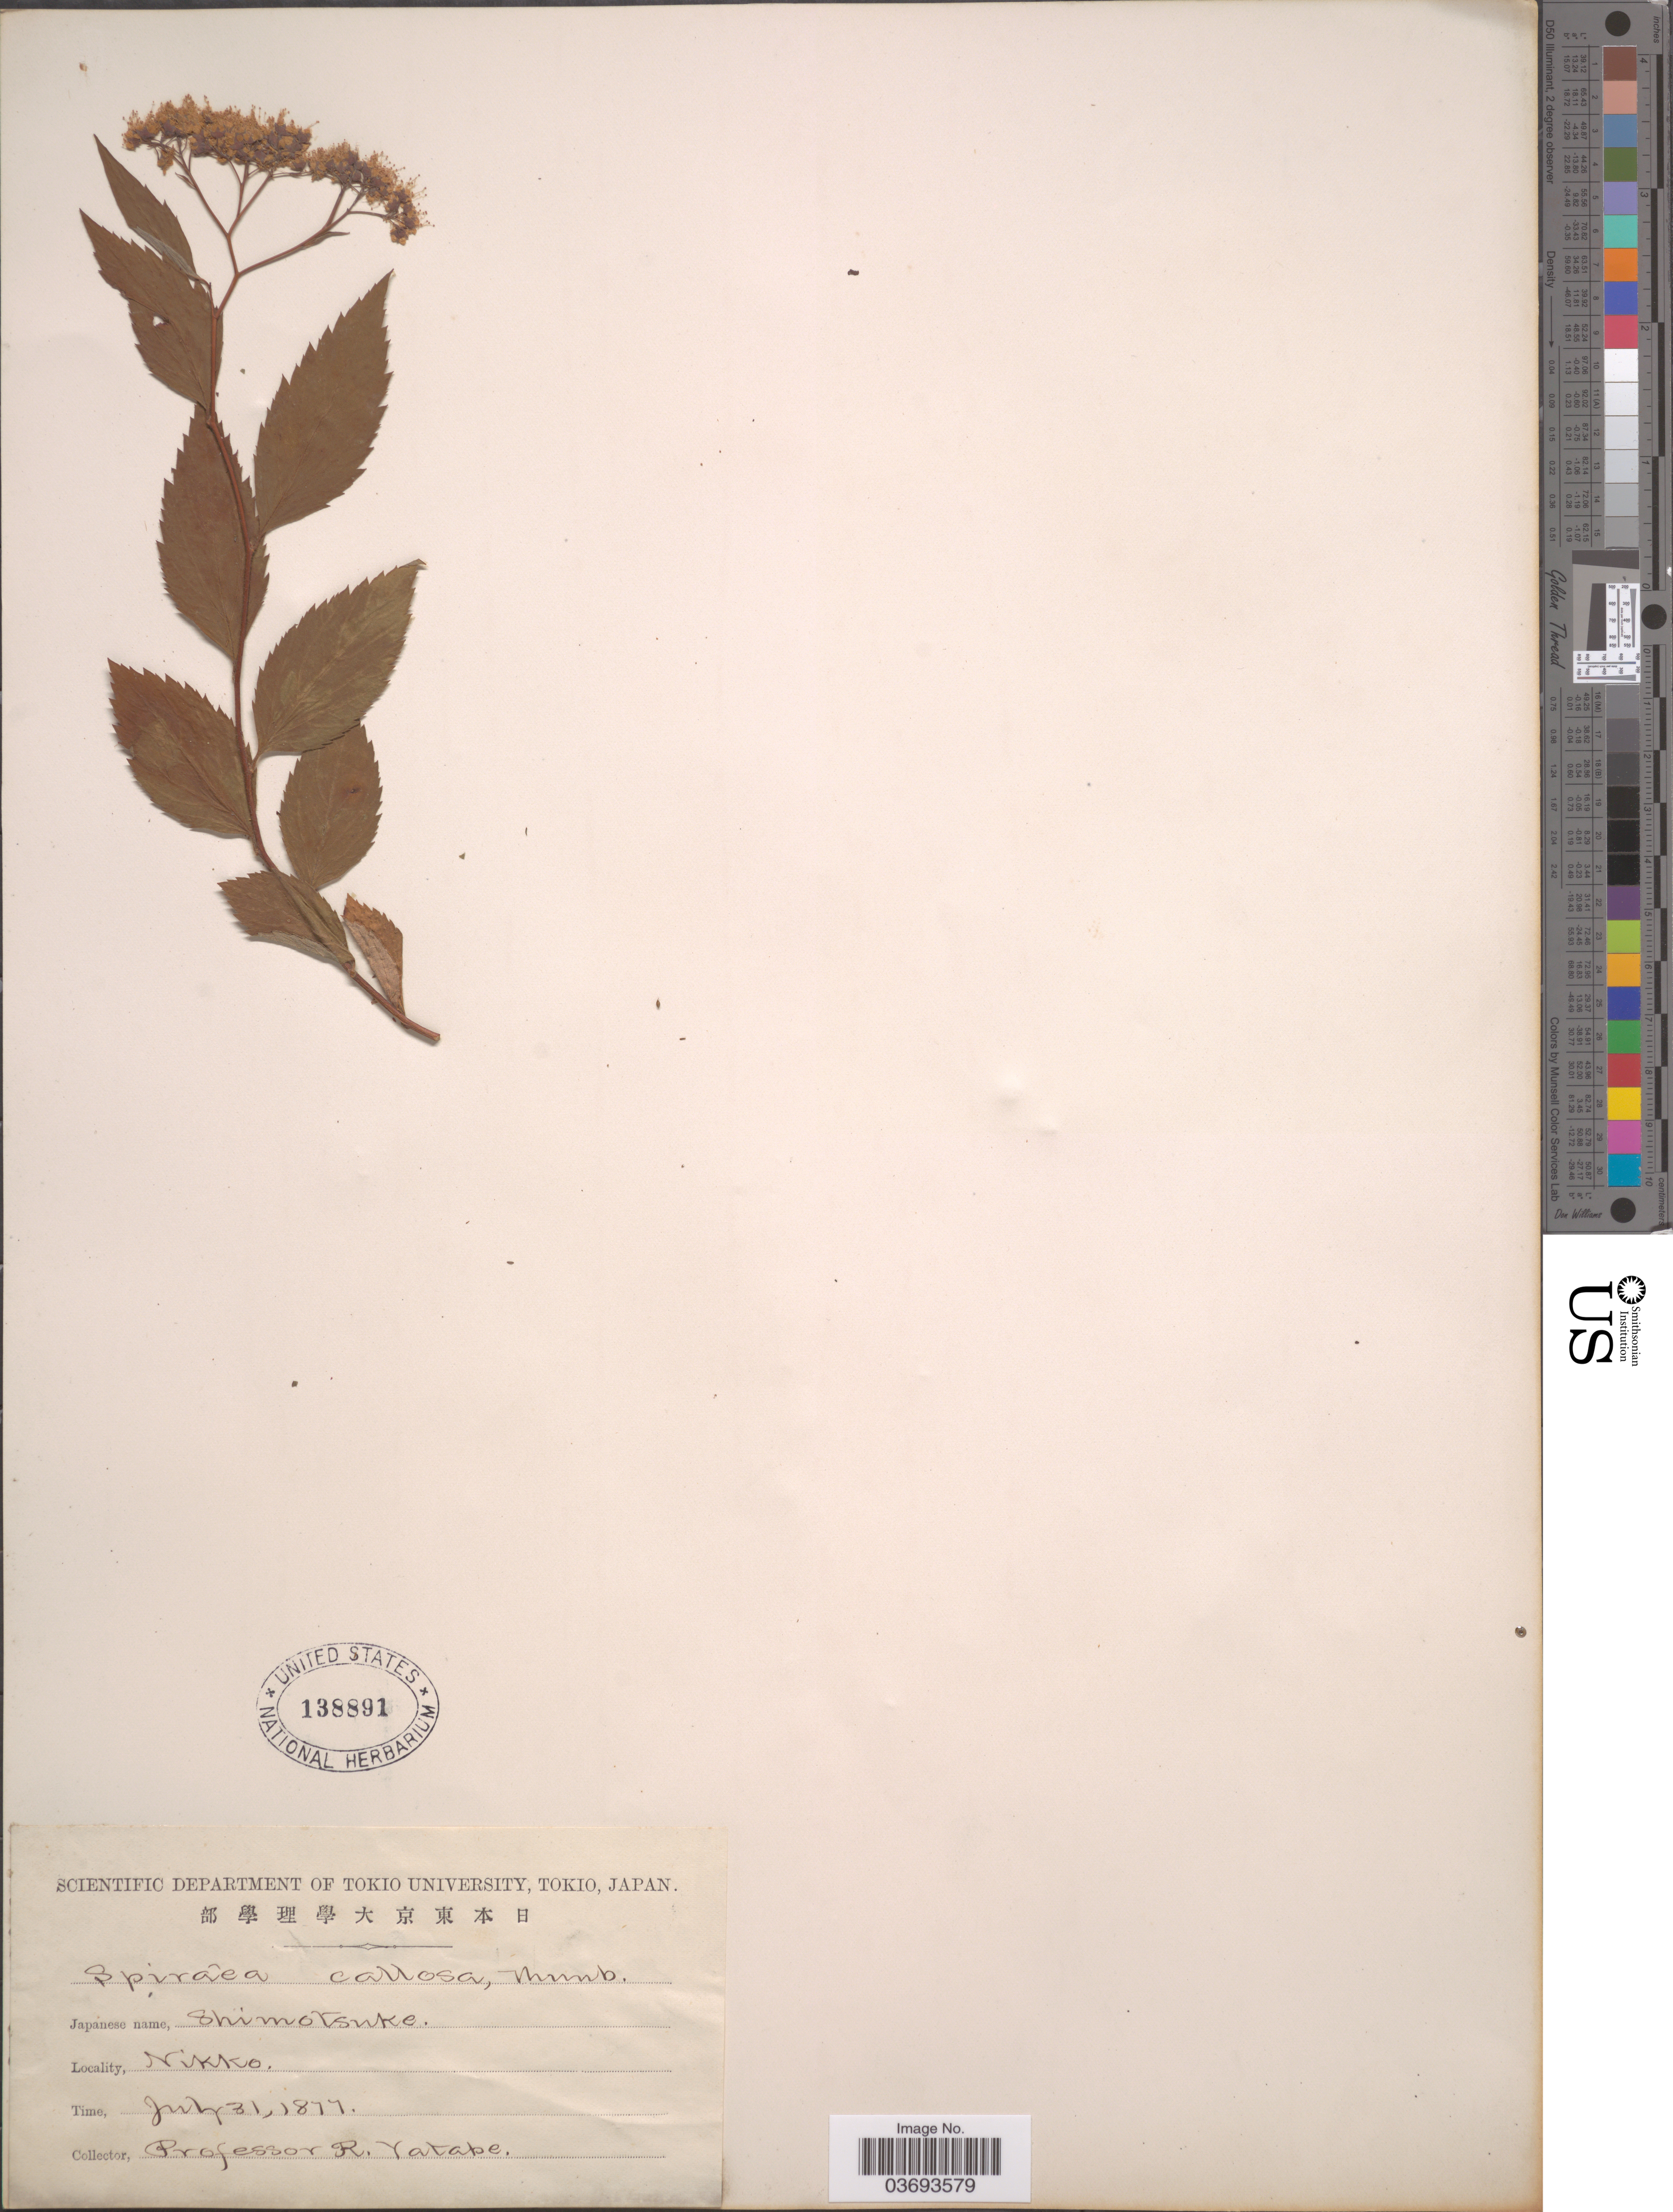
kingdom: Plantae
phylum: Tracheophyta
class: Magnoliopsida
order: Rosales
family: Rosaceae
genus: Spiraea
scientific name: Spiraea japonica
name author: L. f.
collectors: R. Yatabe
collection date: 1877-07-31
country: Japan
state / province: Tokyo, Federal City of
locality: Nikko.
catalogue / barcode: US 138891